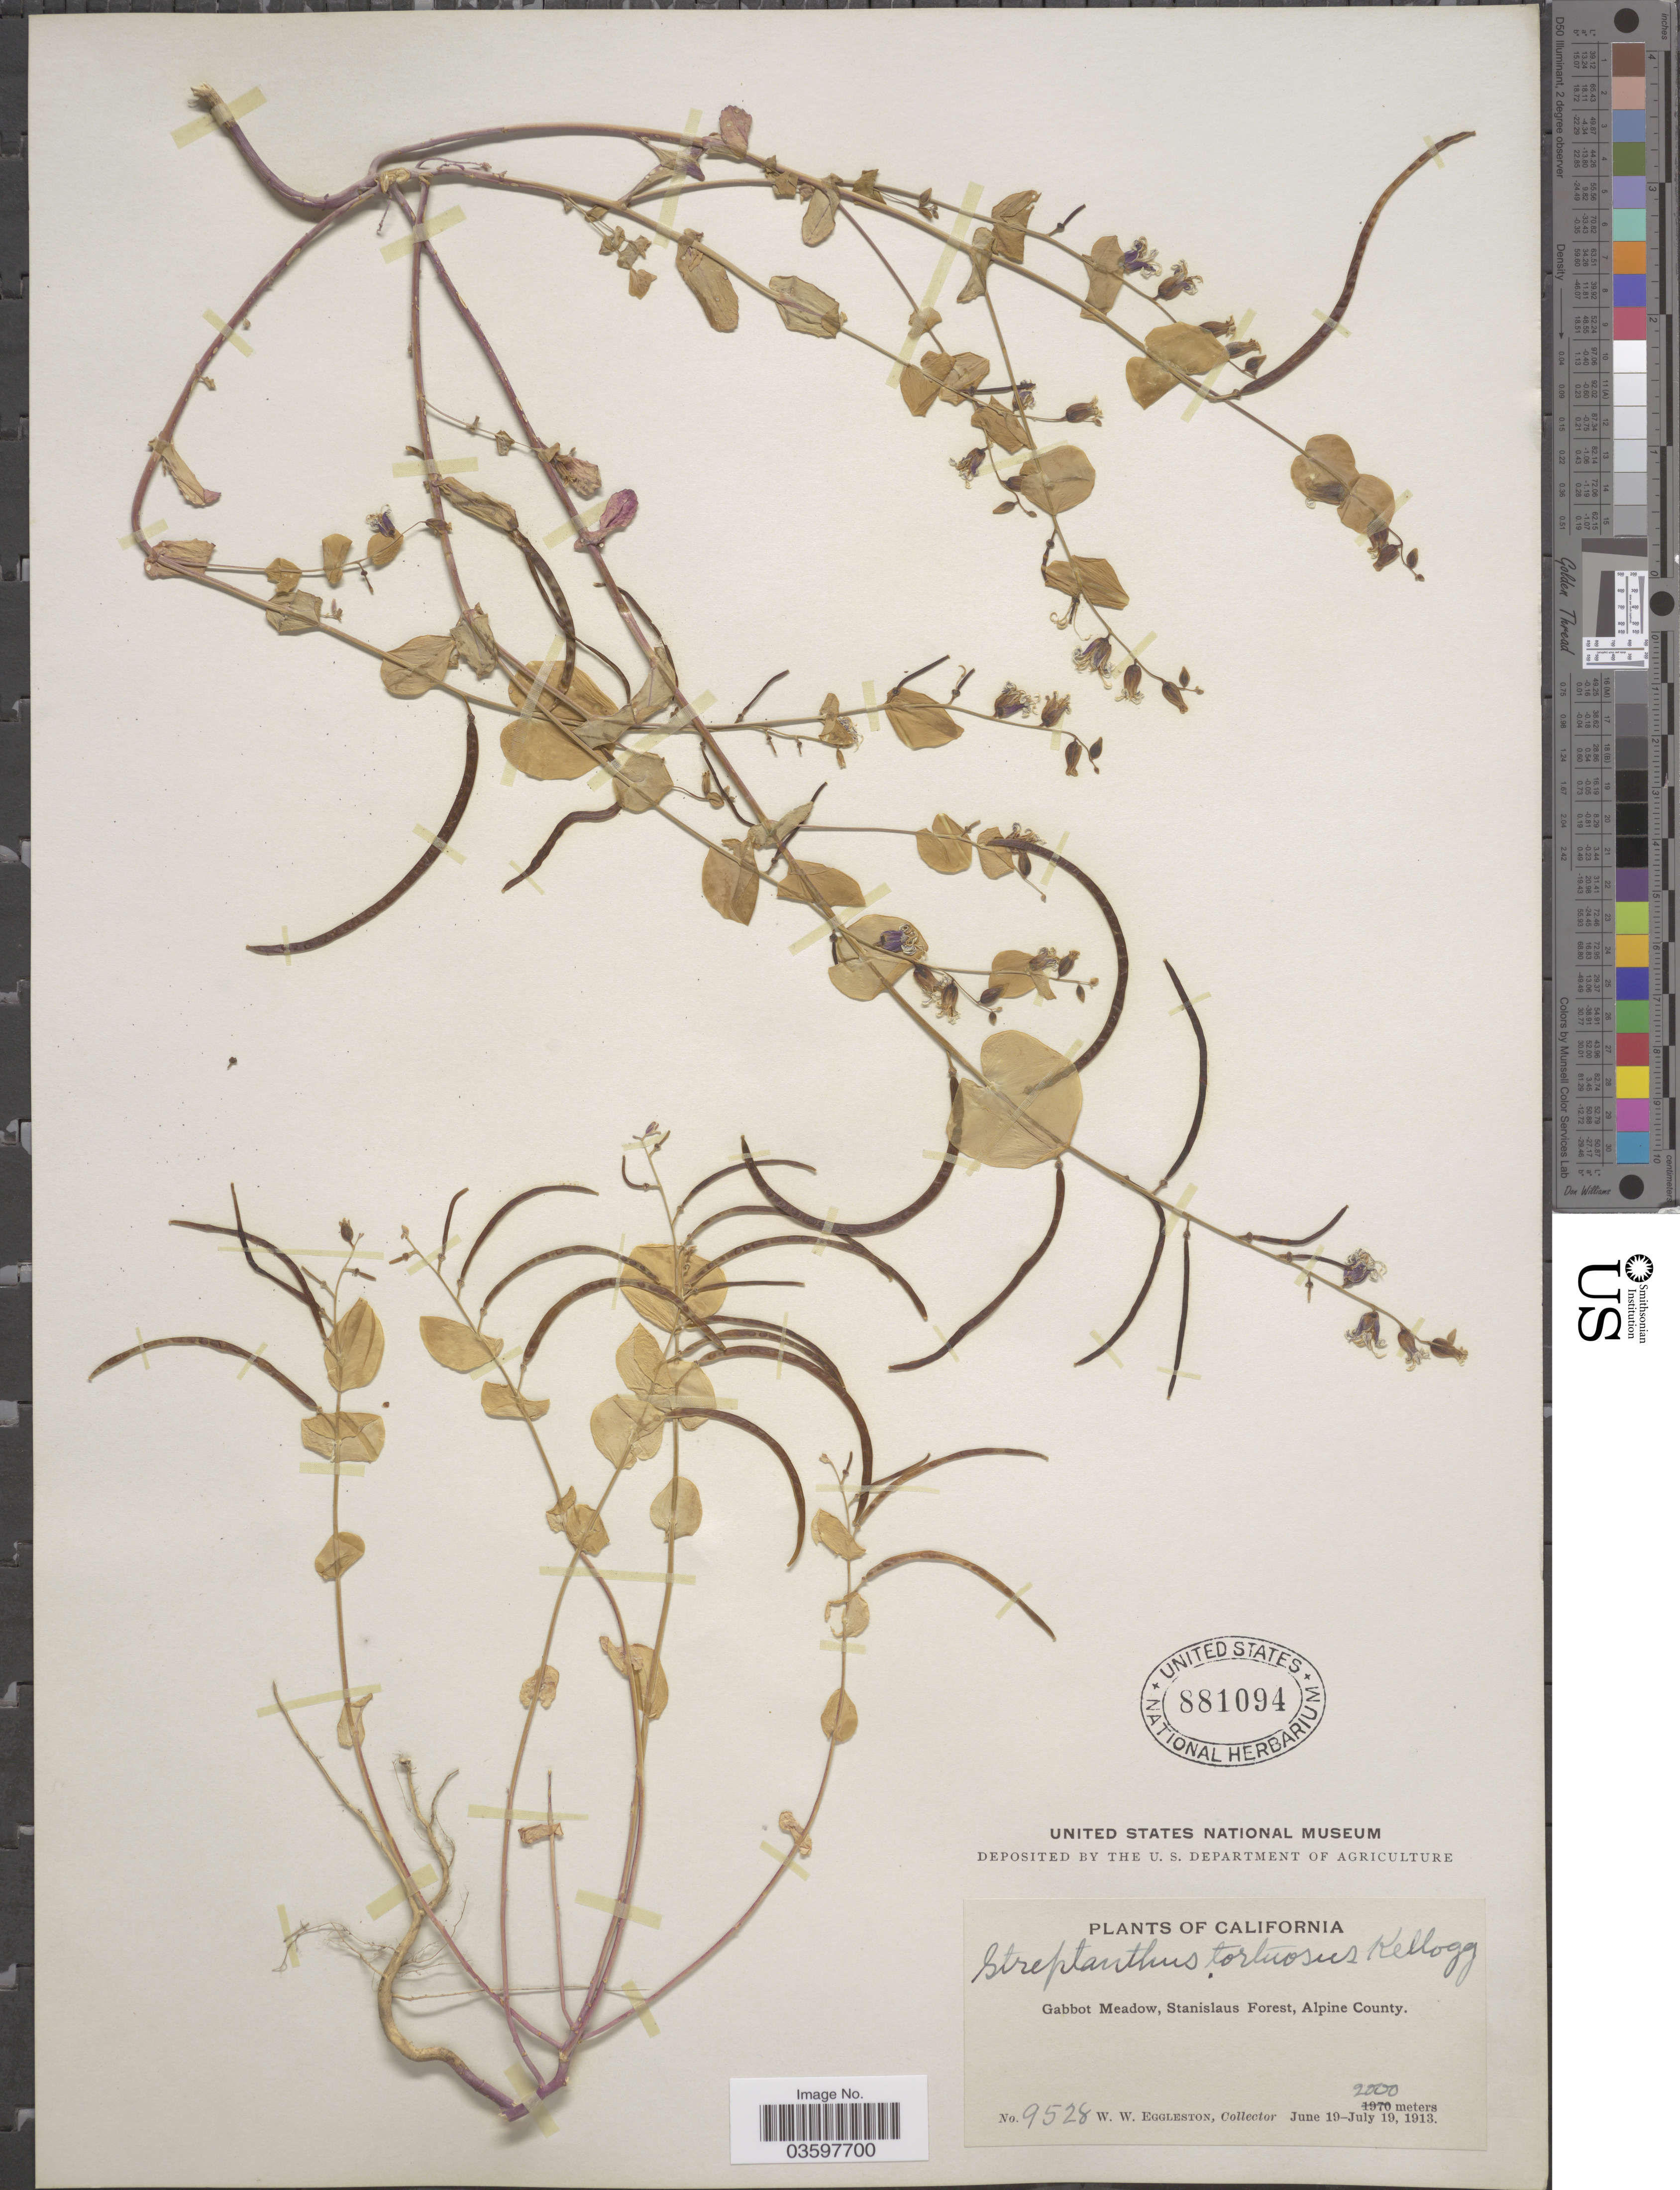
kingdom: Plantae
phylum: Tracheophyta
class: Magnoliopsida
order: Brassicales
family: Brassicaceae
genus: Streptanthus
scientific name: Streptanthus tortuosus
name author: Kellogg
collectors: W. W. Eggleston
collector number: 9528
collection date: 1913-06-19/1913-07-19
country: United States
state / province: California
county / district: Alpine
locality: Gabbot Meadow, Stanislaus Forest, Alpine County.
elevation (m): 2000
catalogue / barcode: US 881094